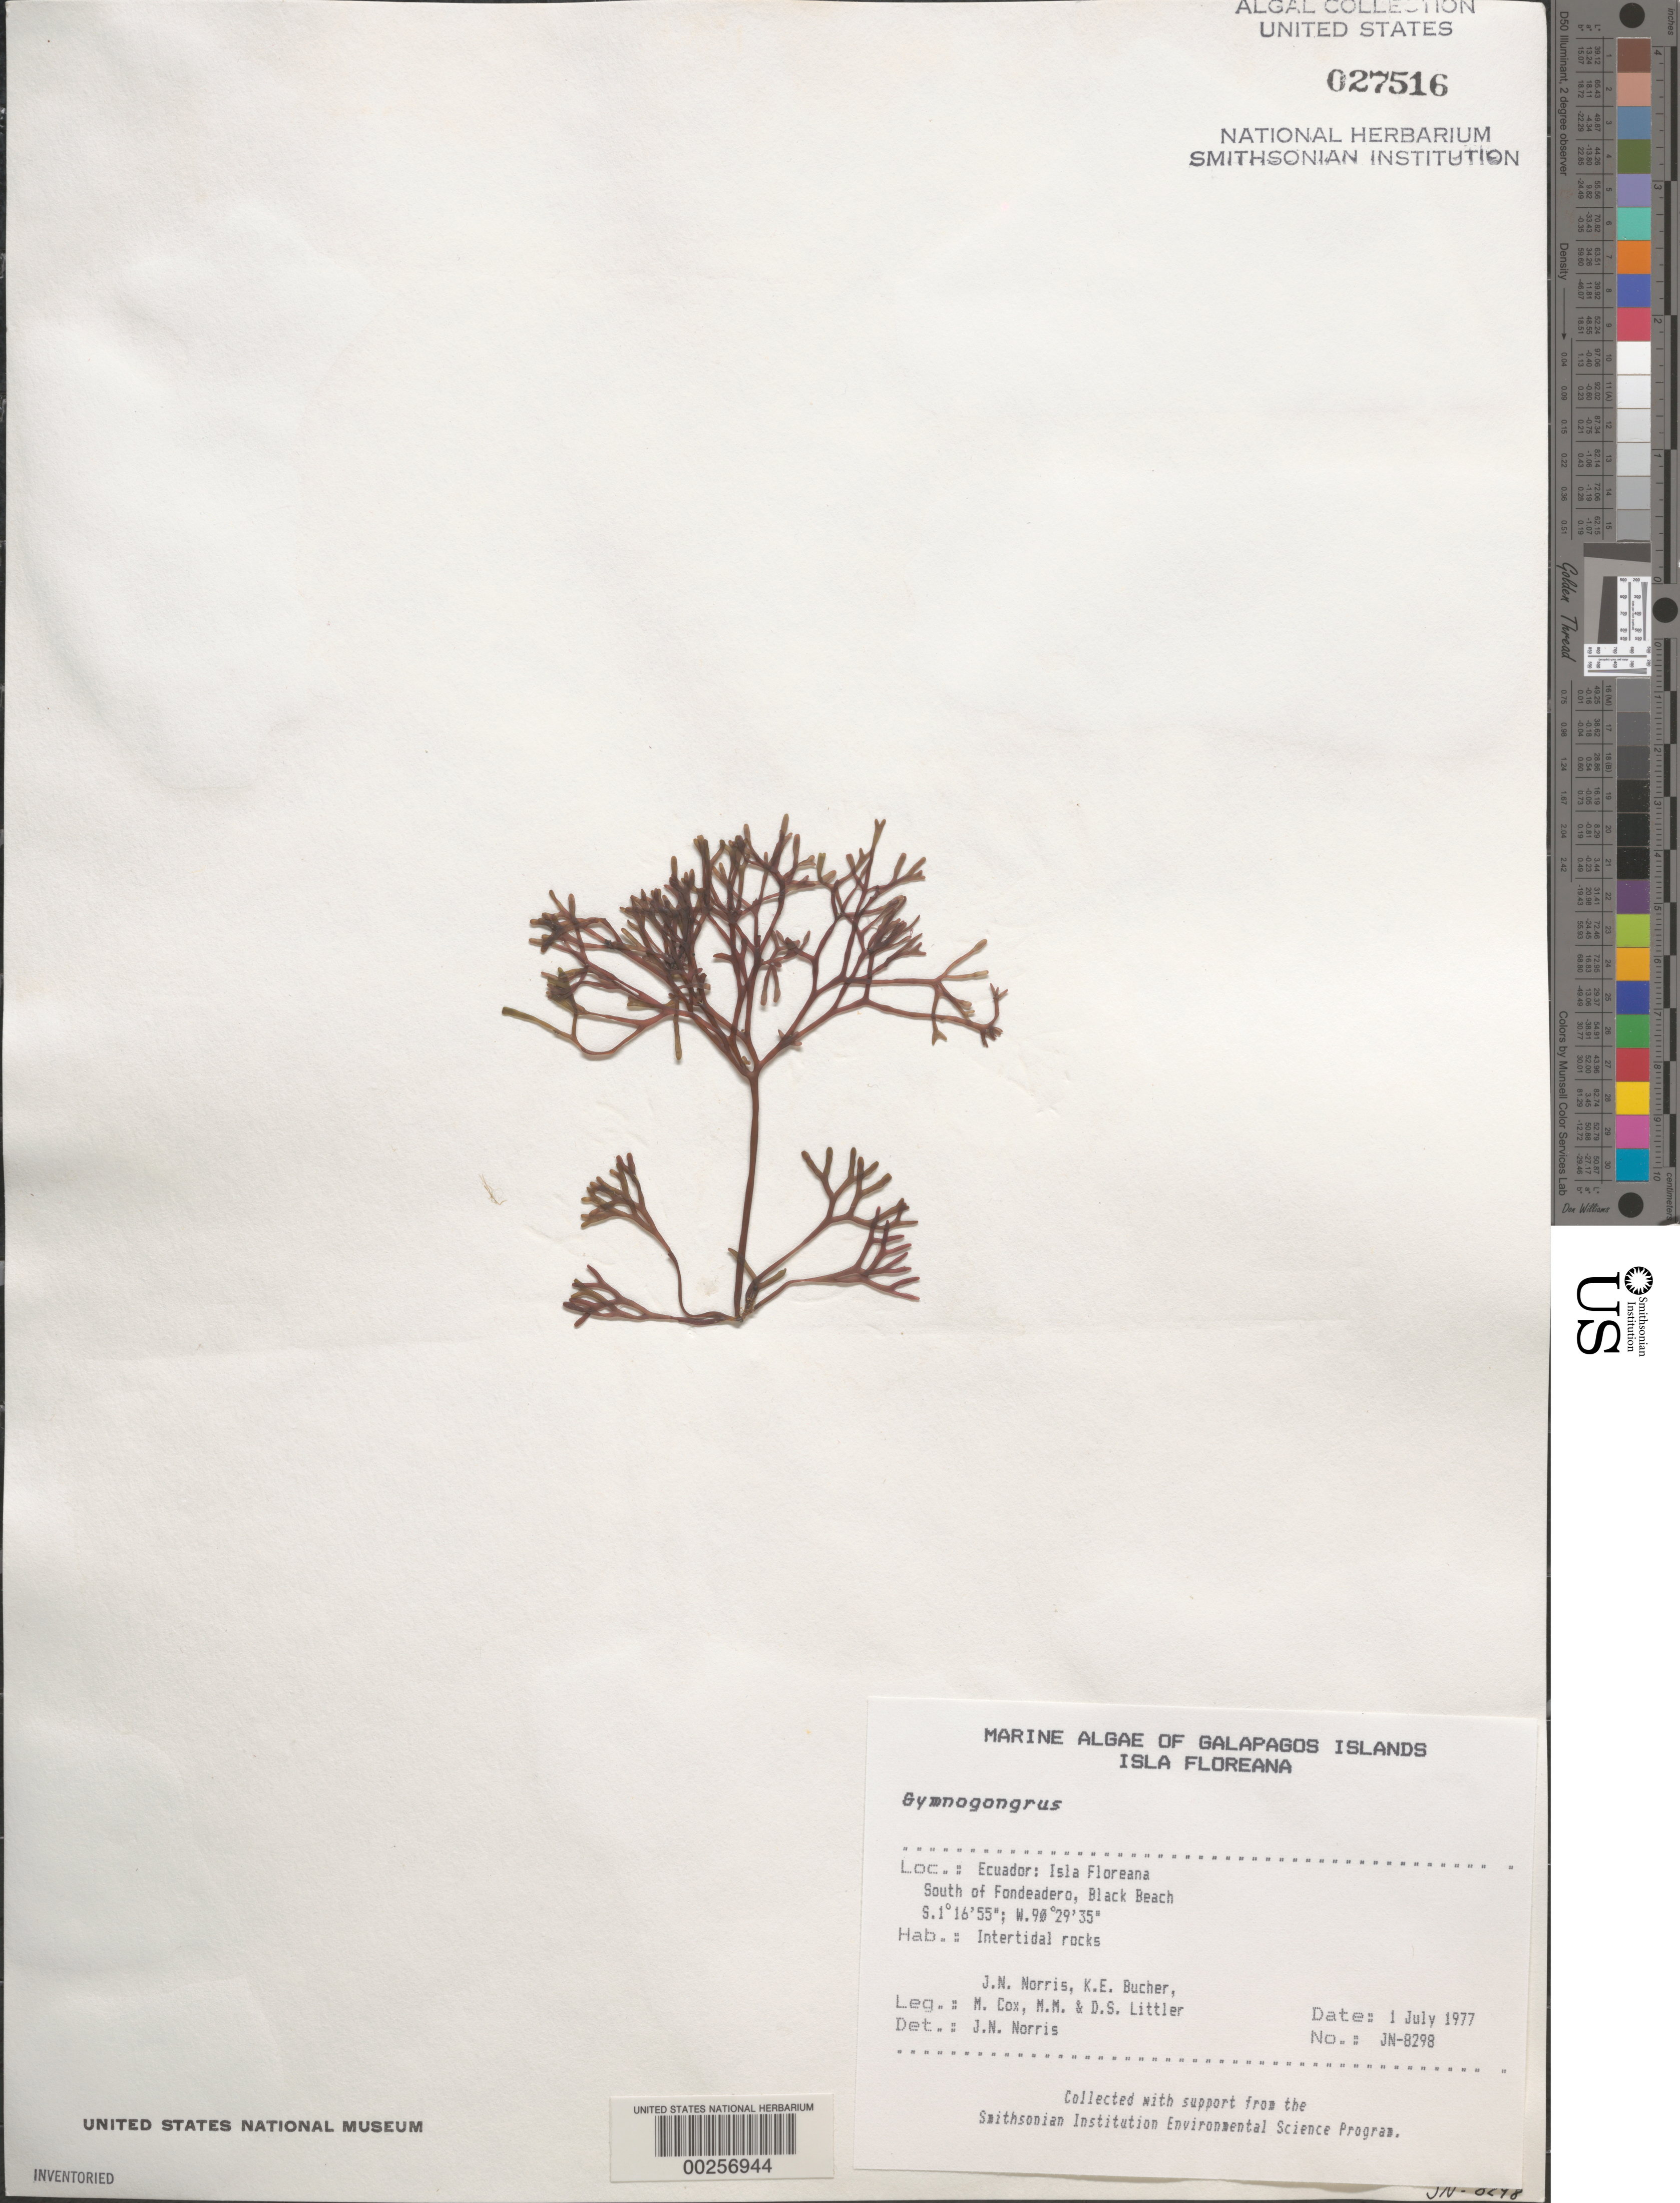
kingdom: Plantae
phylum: Rhodophyta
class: Florideophyceae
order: Gigartinales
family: Phyllophoraceae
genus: Gymnogongrus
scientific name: Gymnogongrus sp.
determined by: Norris, James N.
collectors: J. N. Norris, K. E. Bucher, M. Cox, M. M. Littler & D. S. Littler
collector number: JN-8298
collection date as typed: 01 Jul 1977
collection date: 1977-07-01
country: Ecuador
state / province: Colón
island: Floreana [Charles, Santa Maria]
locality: Black Beach south of Fondeadero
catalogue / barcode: US 27516